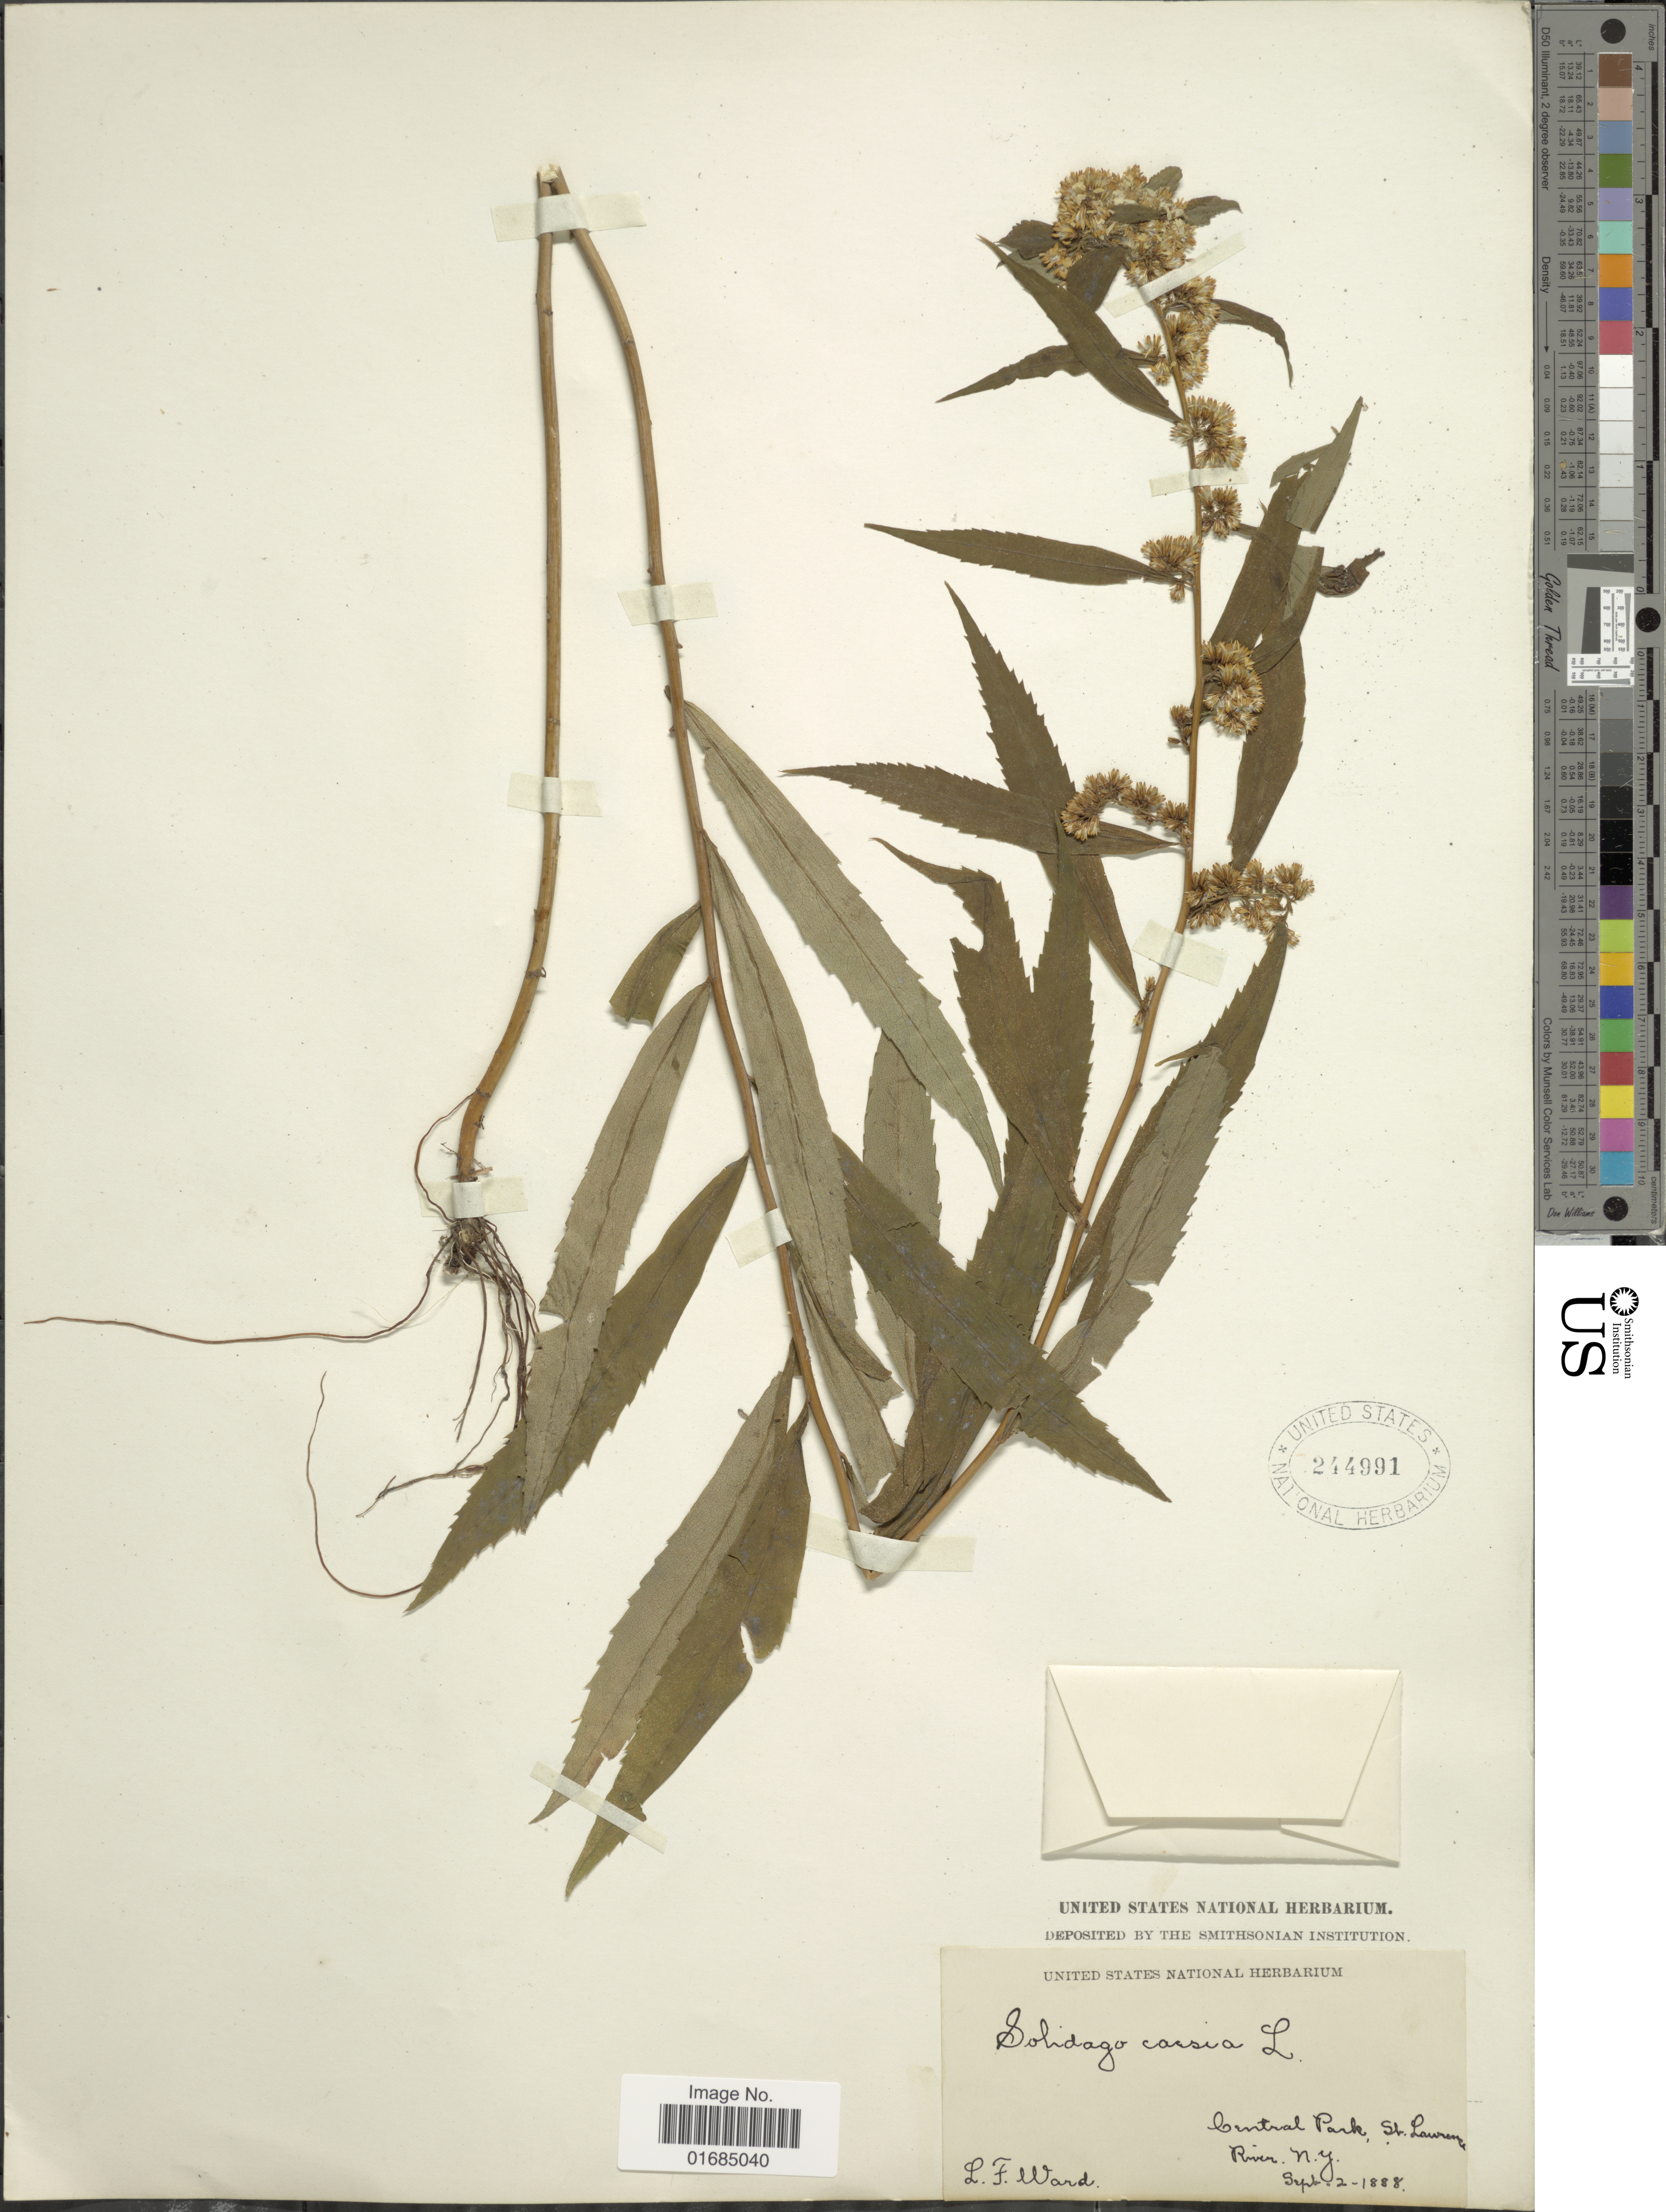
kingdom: Plantae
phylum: Tracheophyta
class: Magnoliopsida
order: Asterales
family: Asteraceae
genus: Solidago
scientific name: Solidago caesia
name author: L.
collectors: L. Ward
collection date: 1888-09-02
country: United States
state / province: New York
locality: Central Park, St. Lawerence River.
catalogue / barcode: US 244991